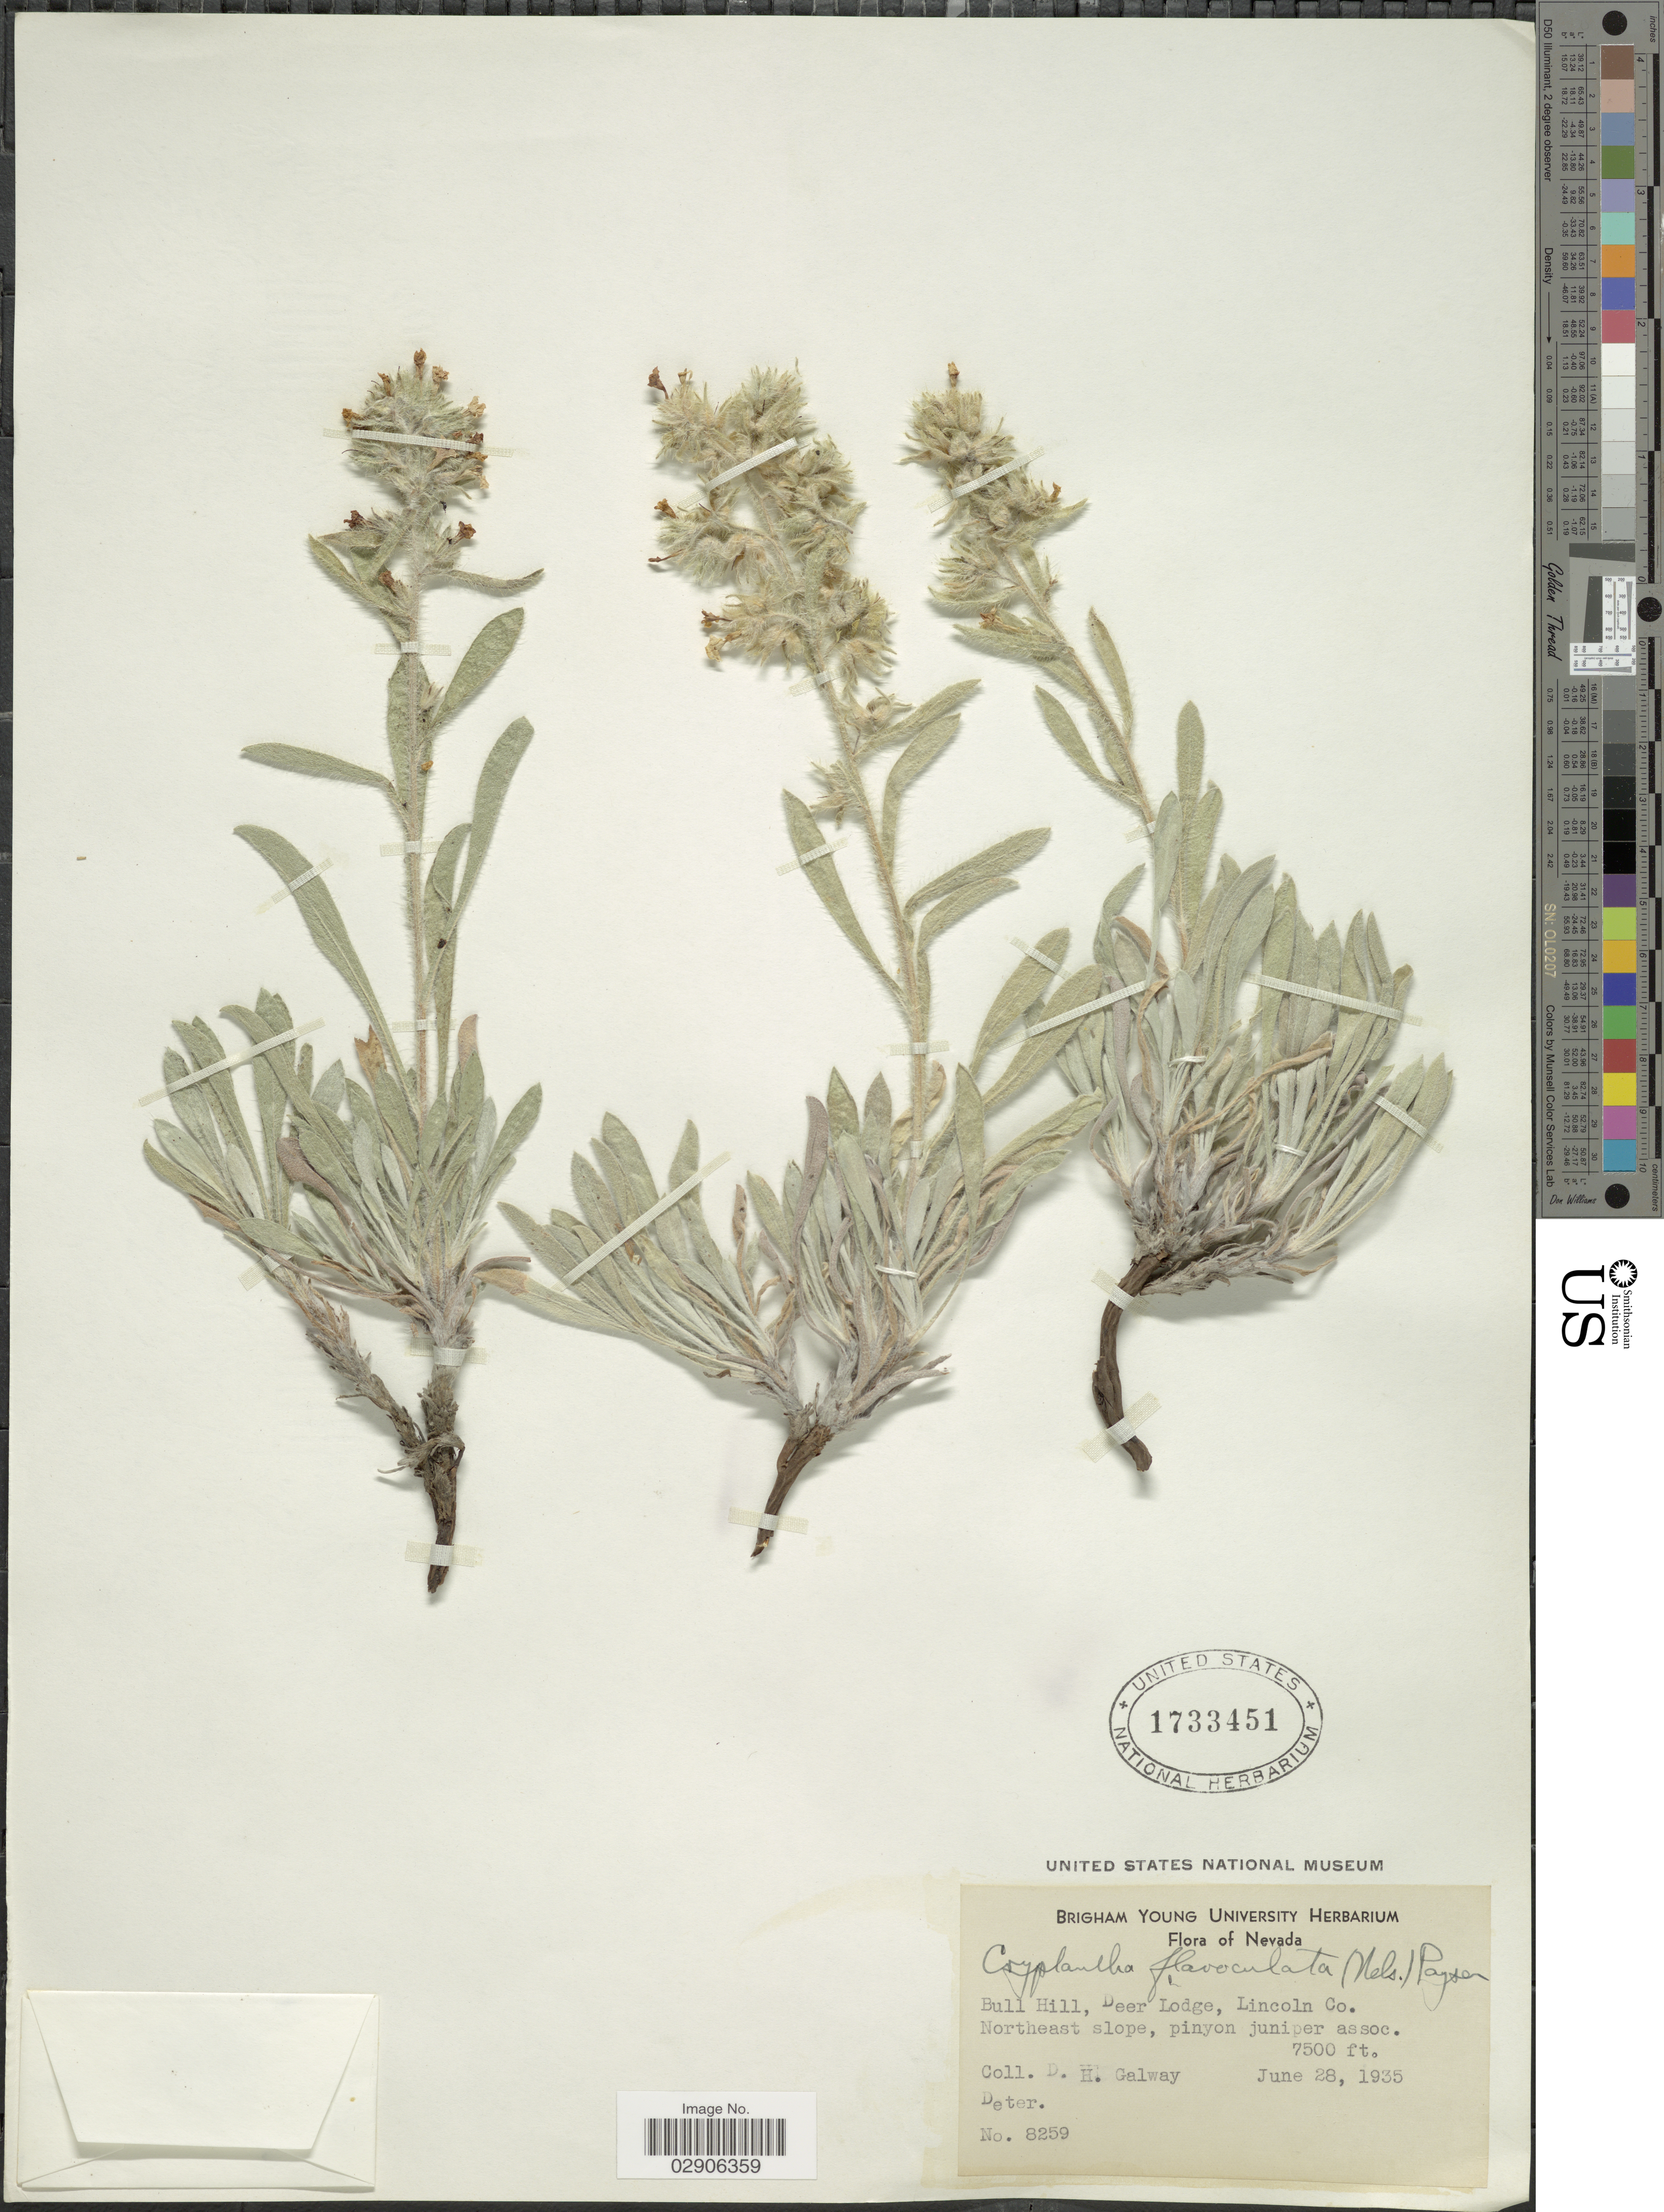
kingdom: Plantae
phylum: Tracheophyta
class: Magnoliopsida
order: Boraginales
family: Boraginaceae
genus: Cryptantha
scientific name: Cryptantha flavoculata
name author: (A. Nelson) Payson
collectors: D. Galway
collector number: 8259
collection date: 1935-06-28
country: United States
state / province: Nevada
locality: Bull Hill, Deer Lodge, Lincoln Co. Northeast slope, pinyon juniper assoc.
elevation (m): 2286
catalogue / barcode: US 1733451